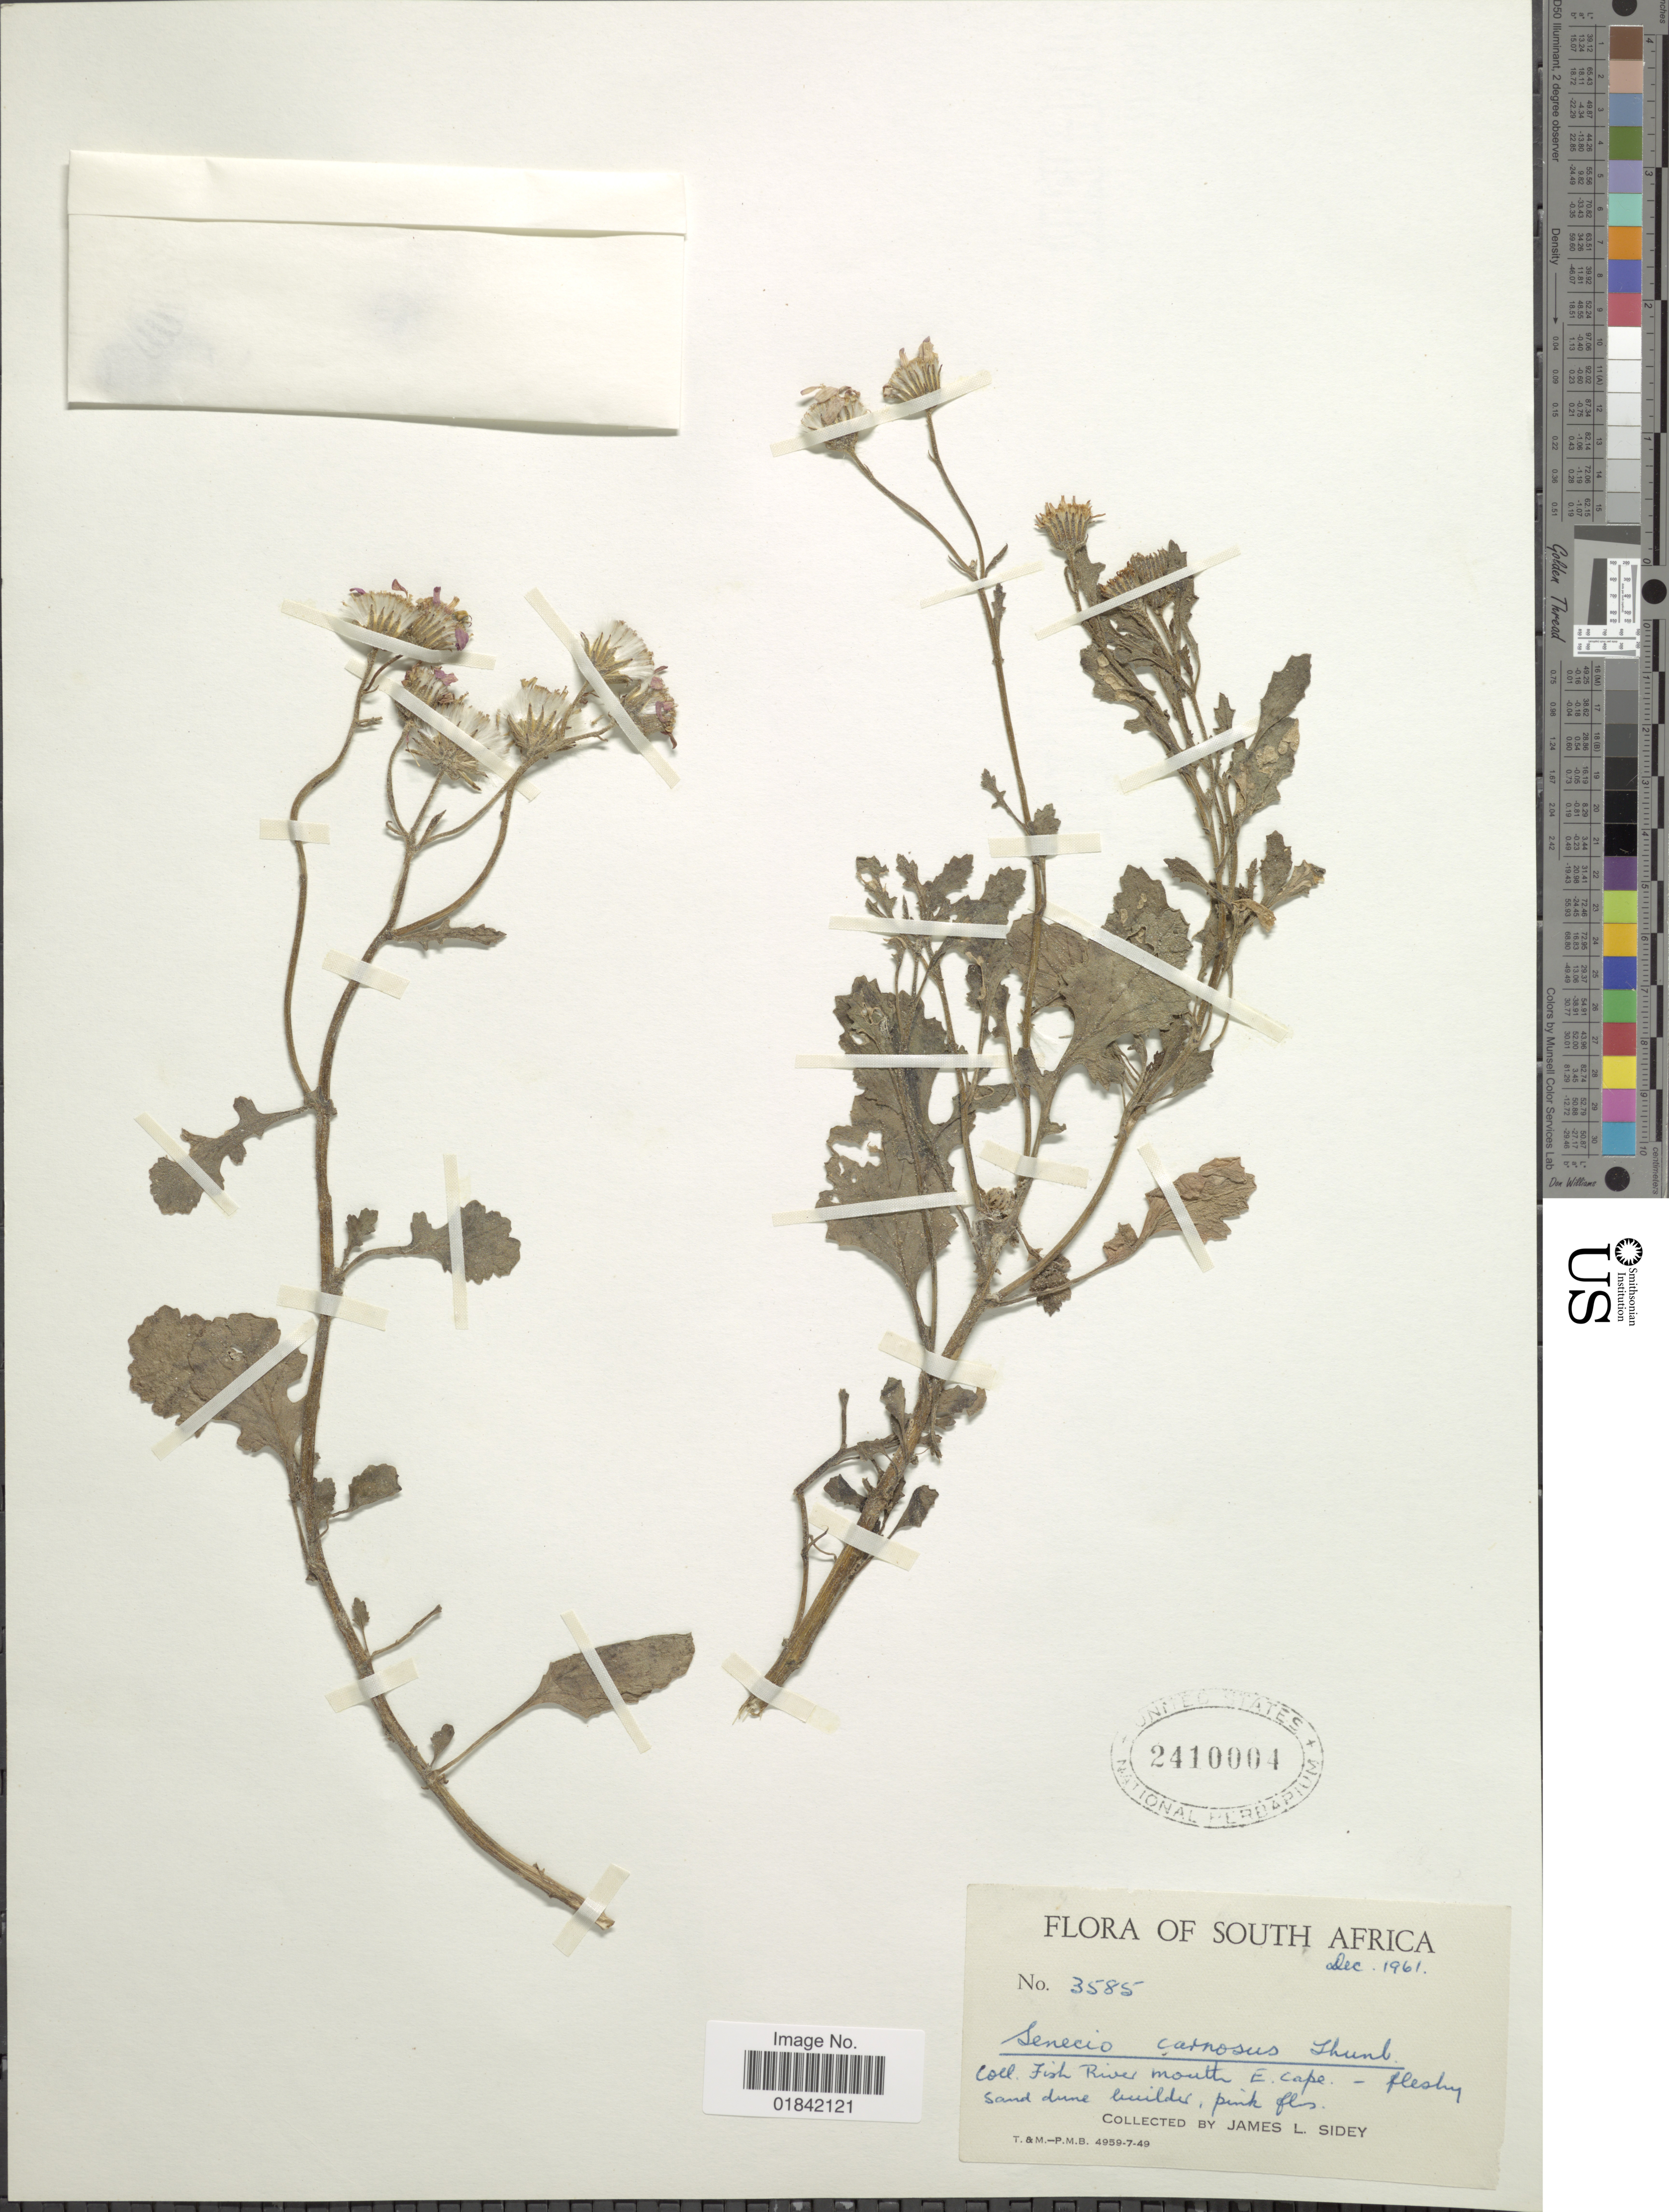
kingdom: Plantae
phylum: Tracheophyta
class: Magnoliopsida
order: Asterales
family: Asteraceae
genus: Senecio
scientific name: Senecio carnosus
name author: C. Presl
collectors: J. L. Sidey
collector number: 3585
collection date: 1961-12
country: South Africa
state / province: Eastern Cape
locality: Fish River mouth, E. Cape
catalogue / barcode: US 2410004